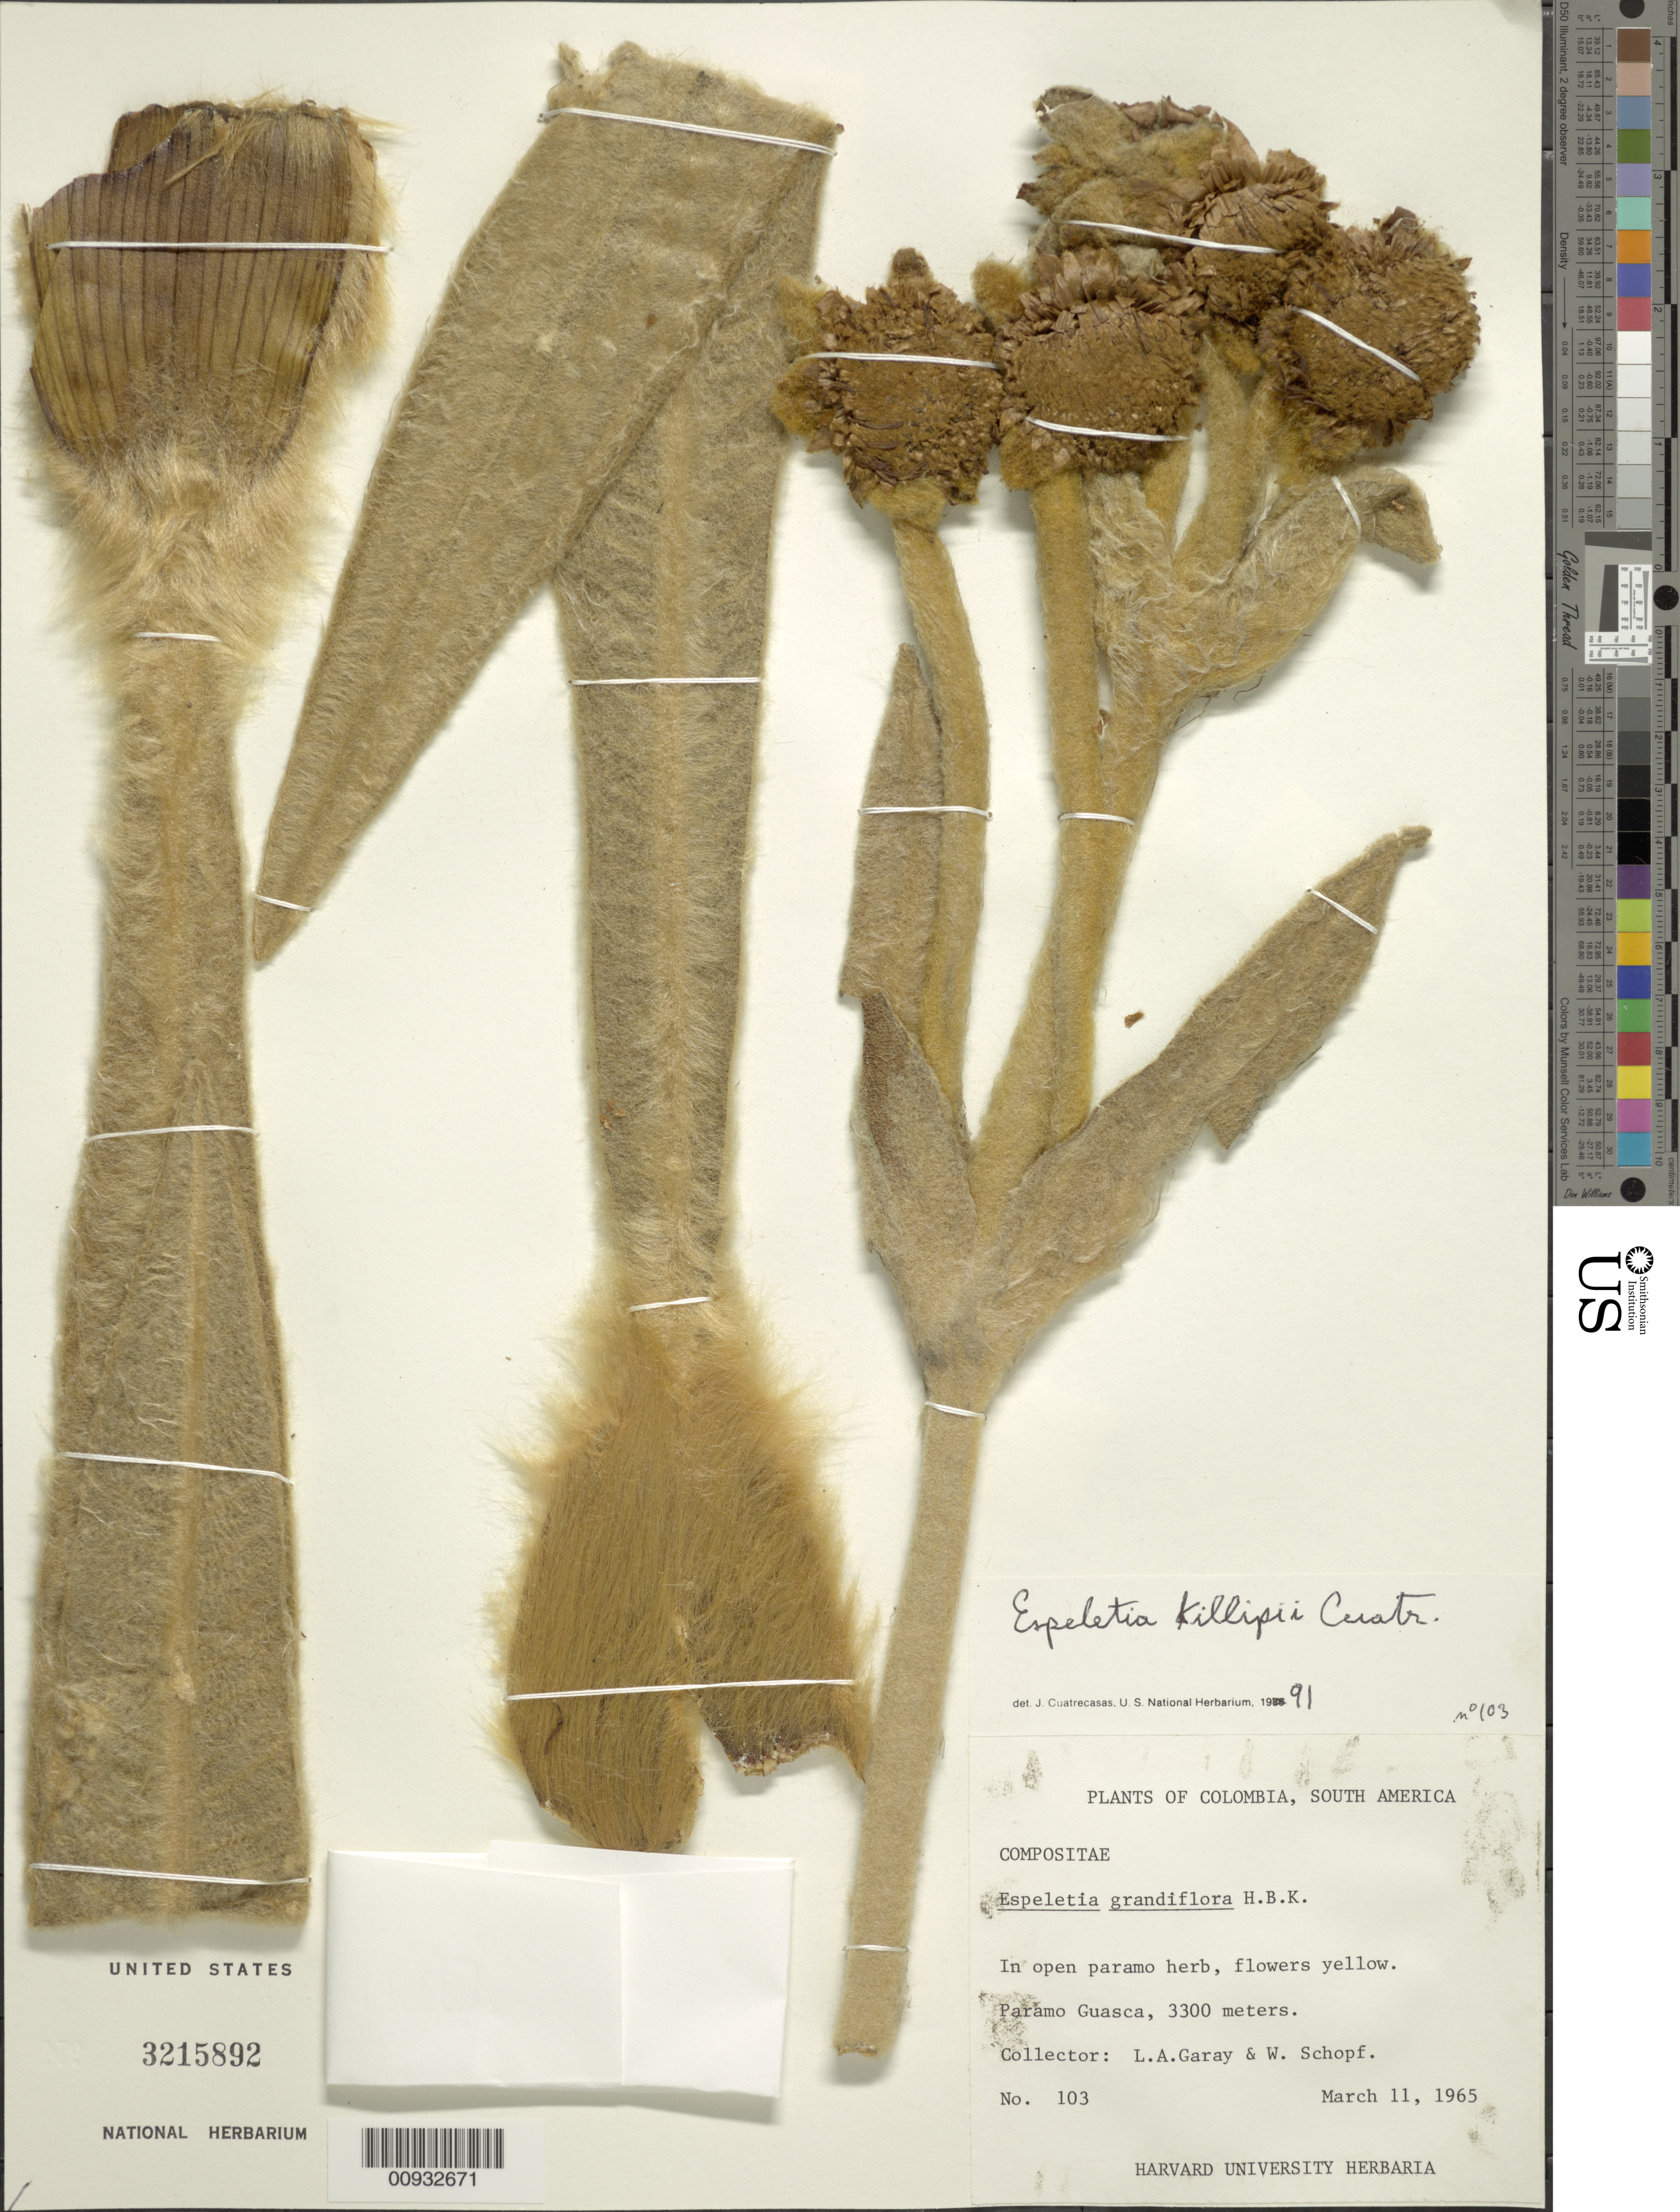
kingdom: Plantae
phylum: Tracheophyta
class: Magnoliopsida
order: Asterales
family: Asteraceae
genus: Espeletia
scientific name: Espeletia killipii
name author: Cuatrec.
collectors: L. Garay & W. Schopf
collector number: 103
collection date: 1965-03-11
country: Colombia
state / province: Cundinamarca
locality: Páramo de Guasca.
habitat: In open paramo herb, flowers yellow.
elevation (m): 3300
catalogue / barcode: US 3215892